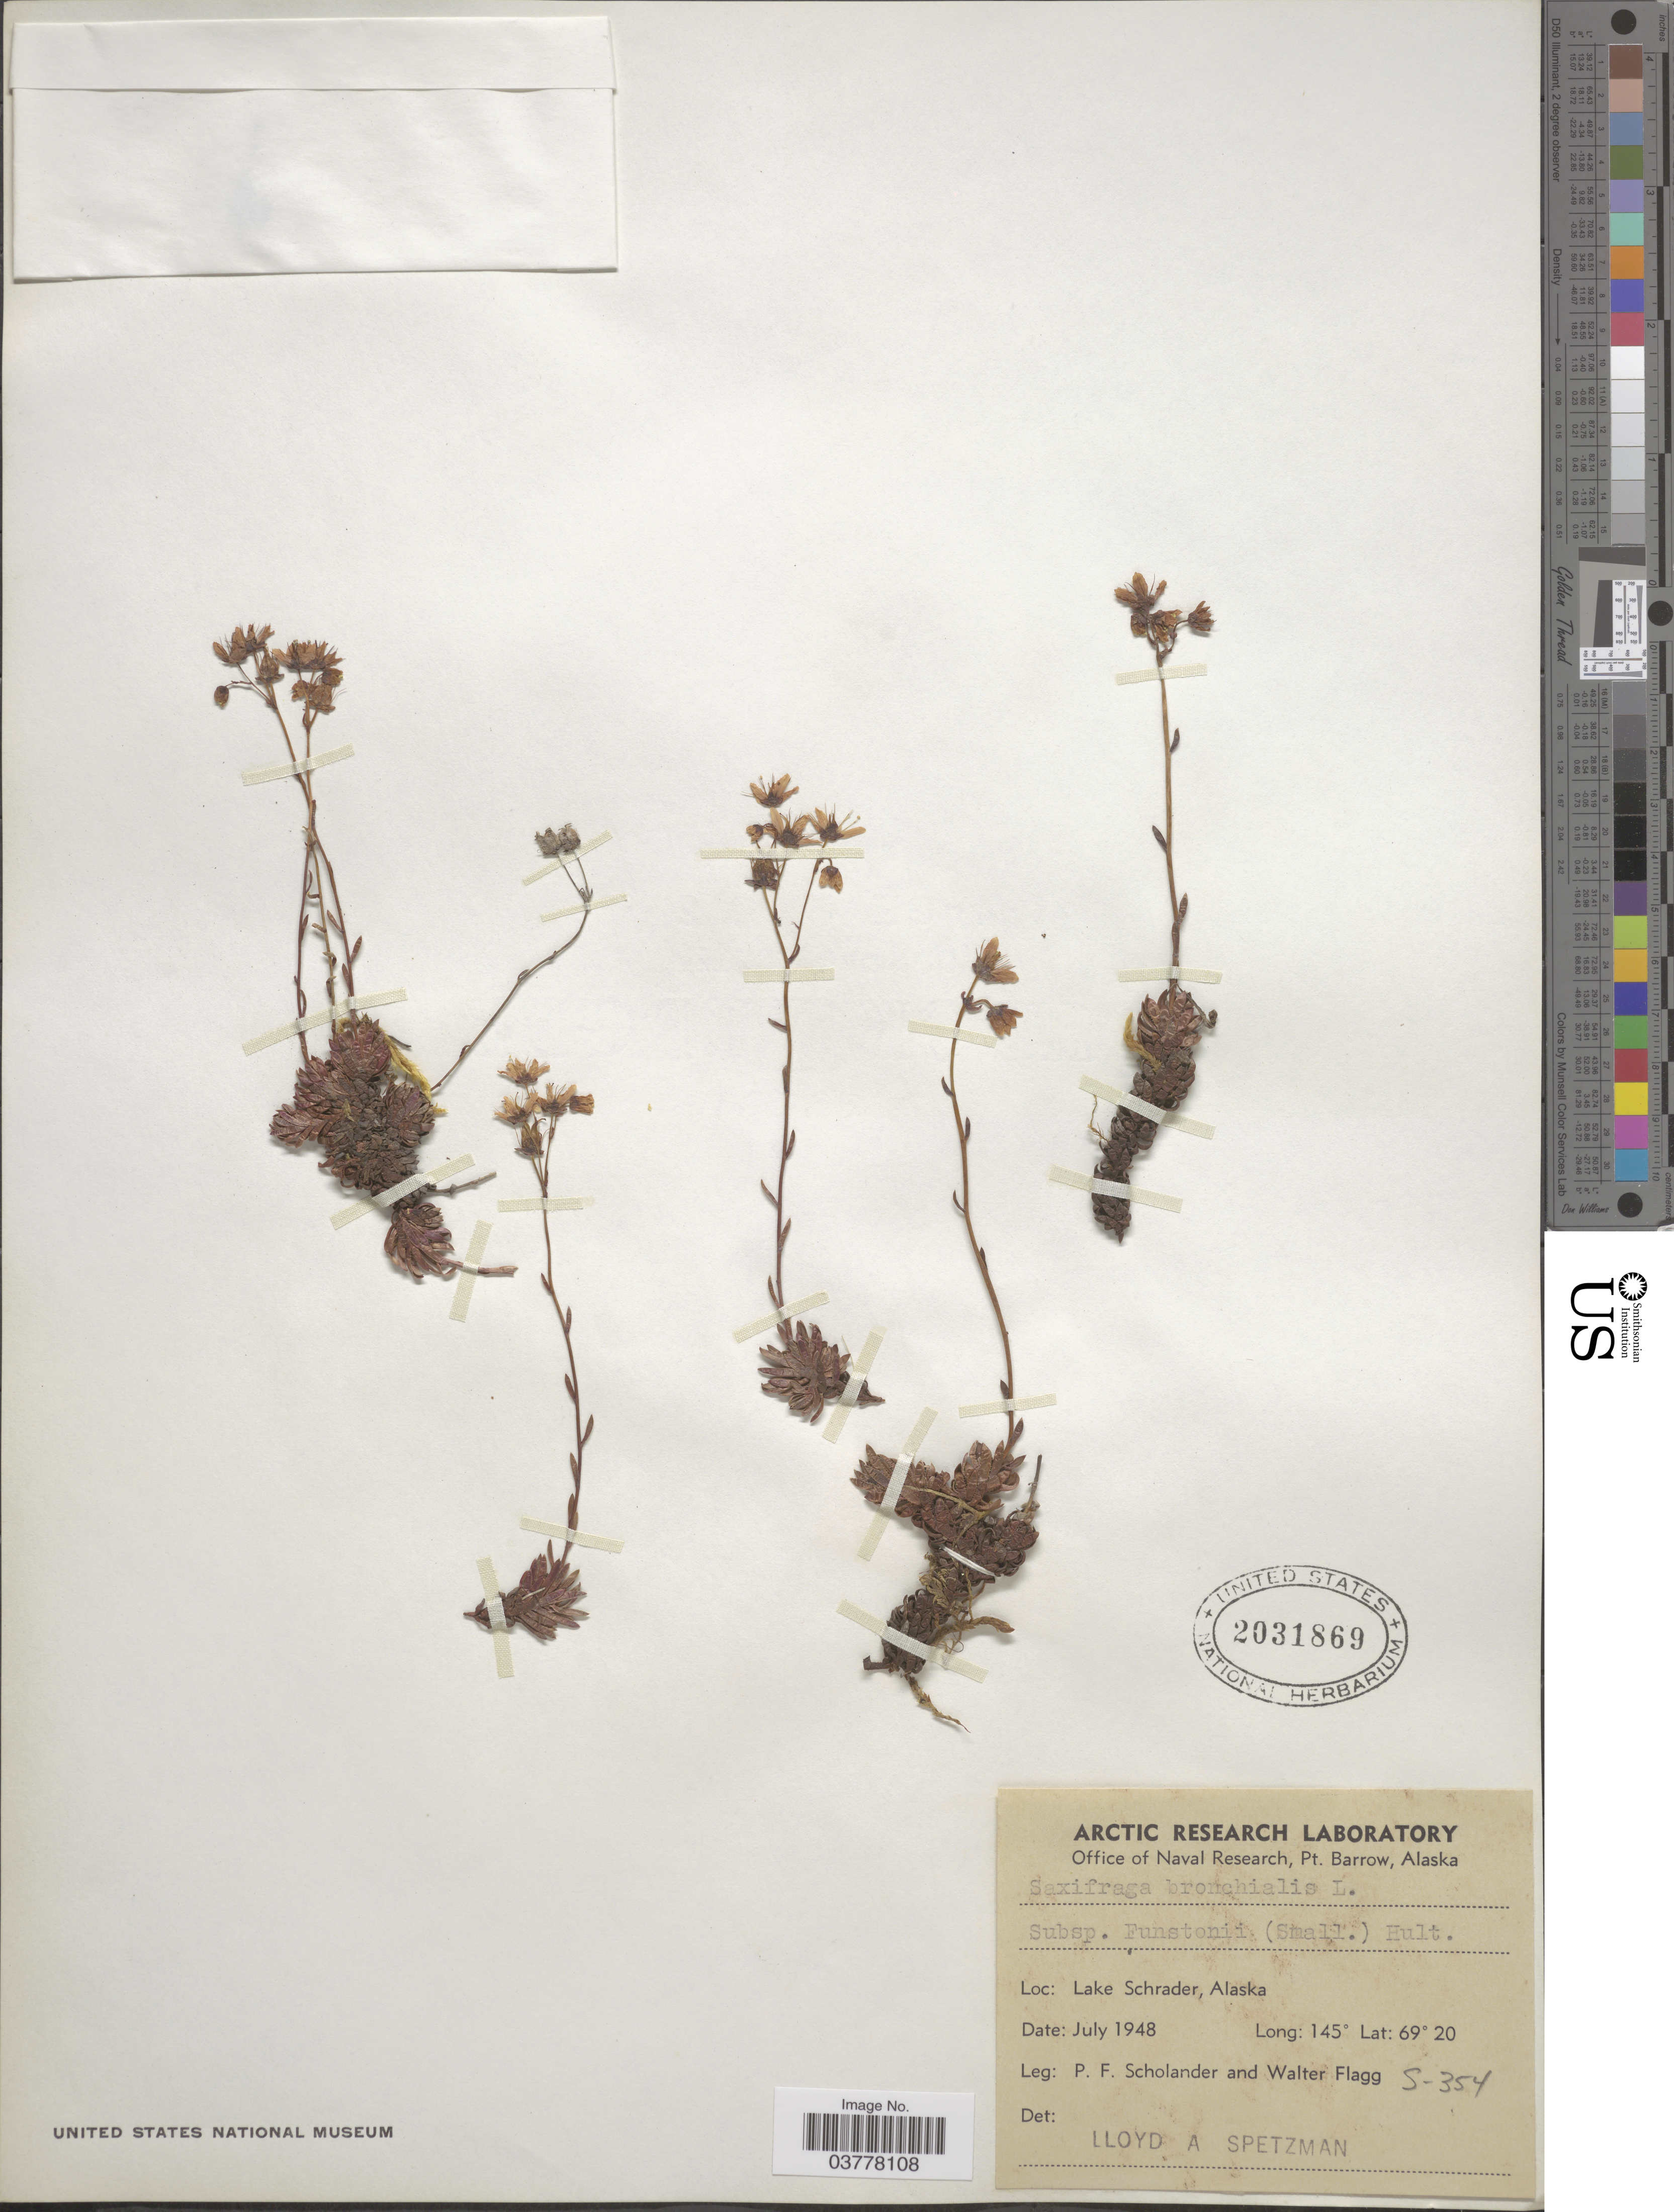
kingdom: Plantae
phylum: Tracheophyta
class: Magnoliopsida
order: Saxifragales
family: Saxifragaceae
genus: Saxifraga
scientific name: Saxifraga bronchialis subsp. funstonii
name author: (Small) Hultén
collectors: P. Scholander & W. Flagg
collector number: S-354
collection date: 1948-07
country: United States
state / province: Alaska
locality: Lake Schrader.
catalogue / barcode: US 2031869